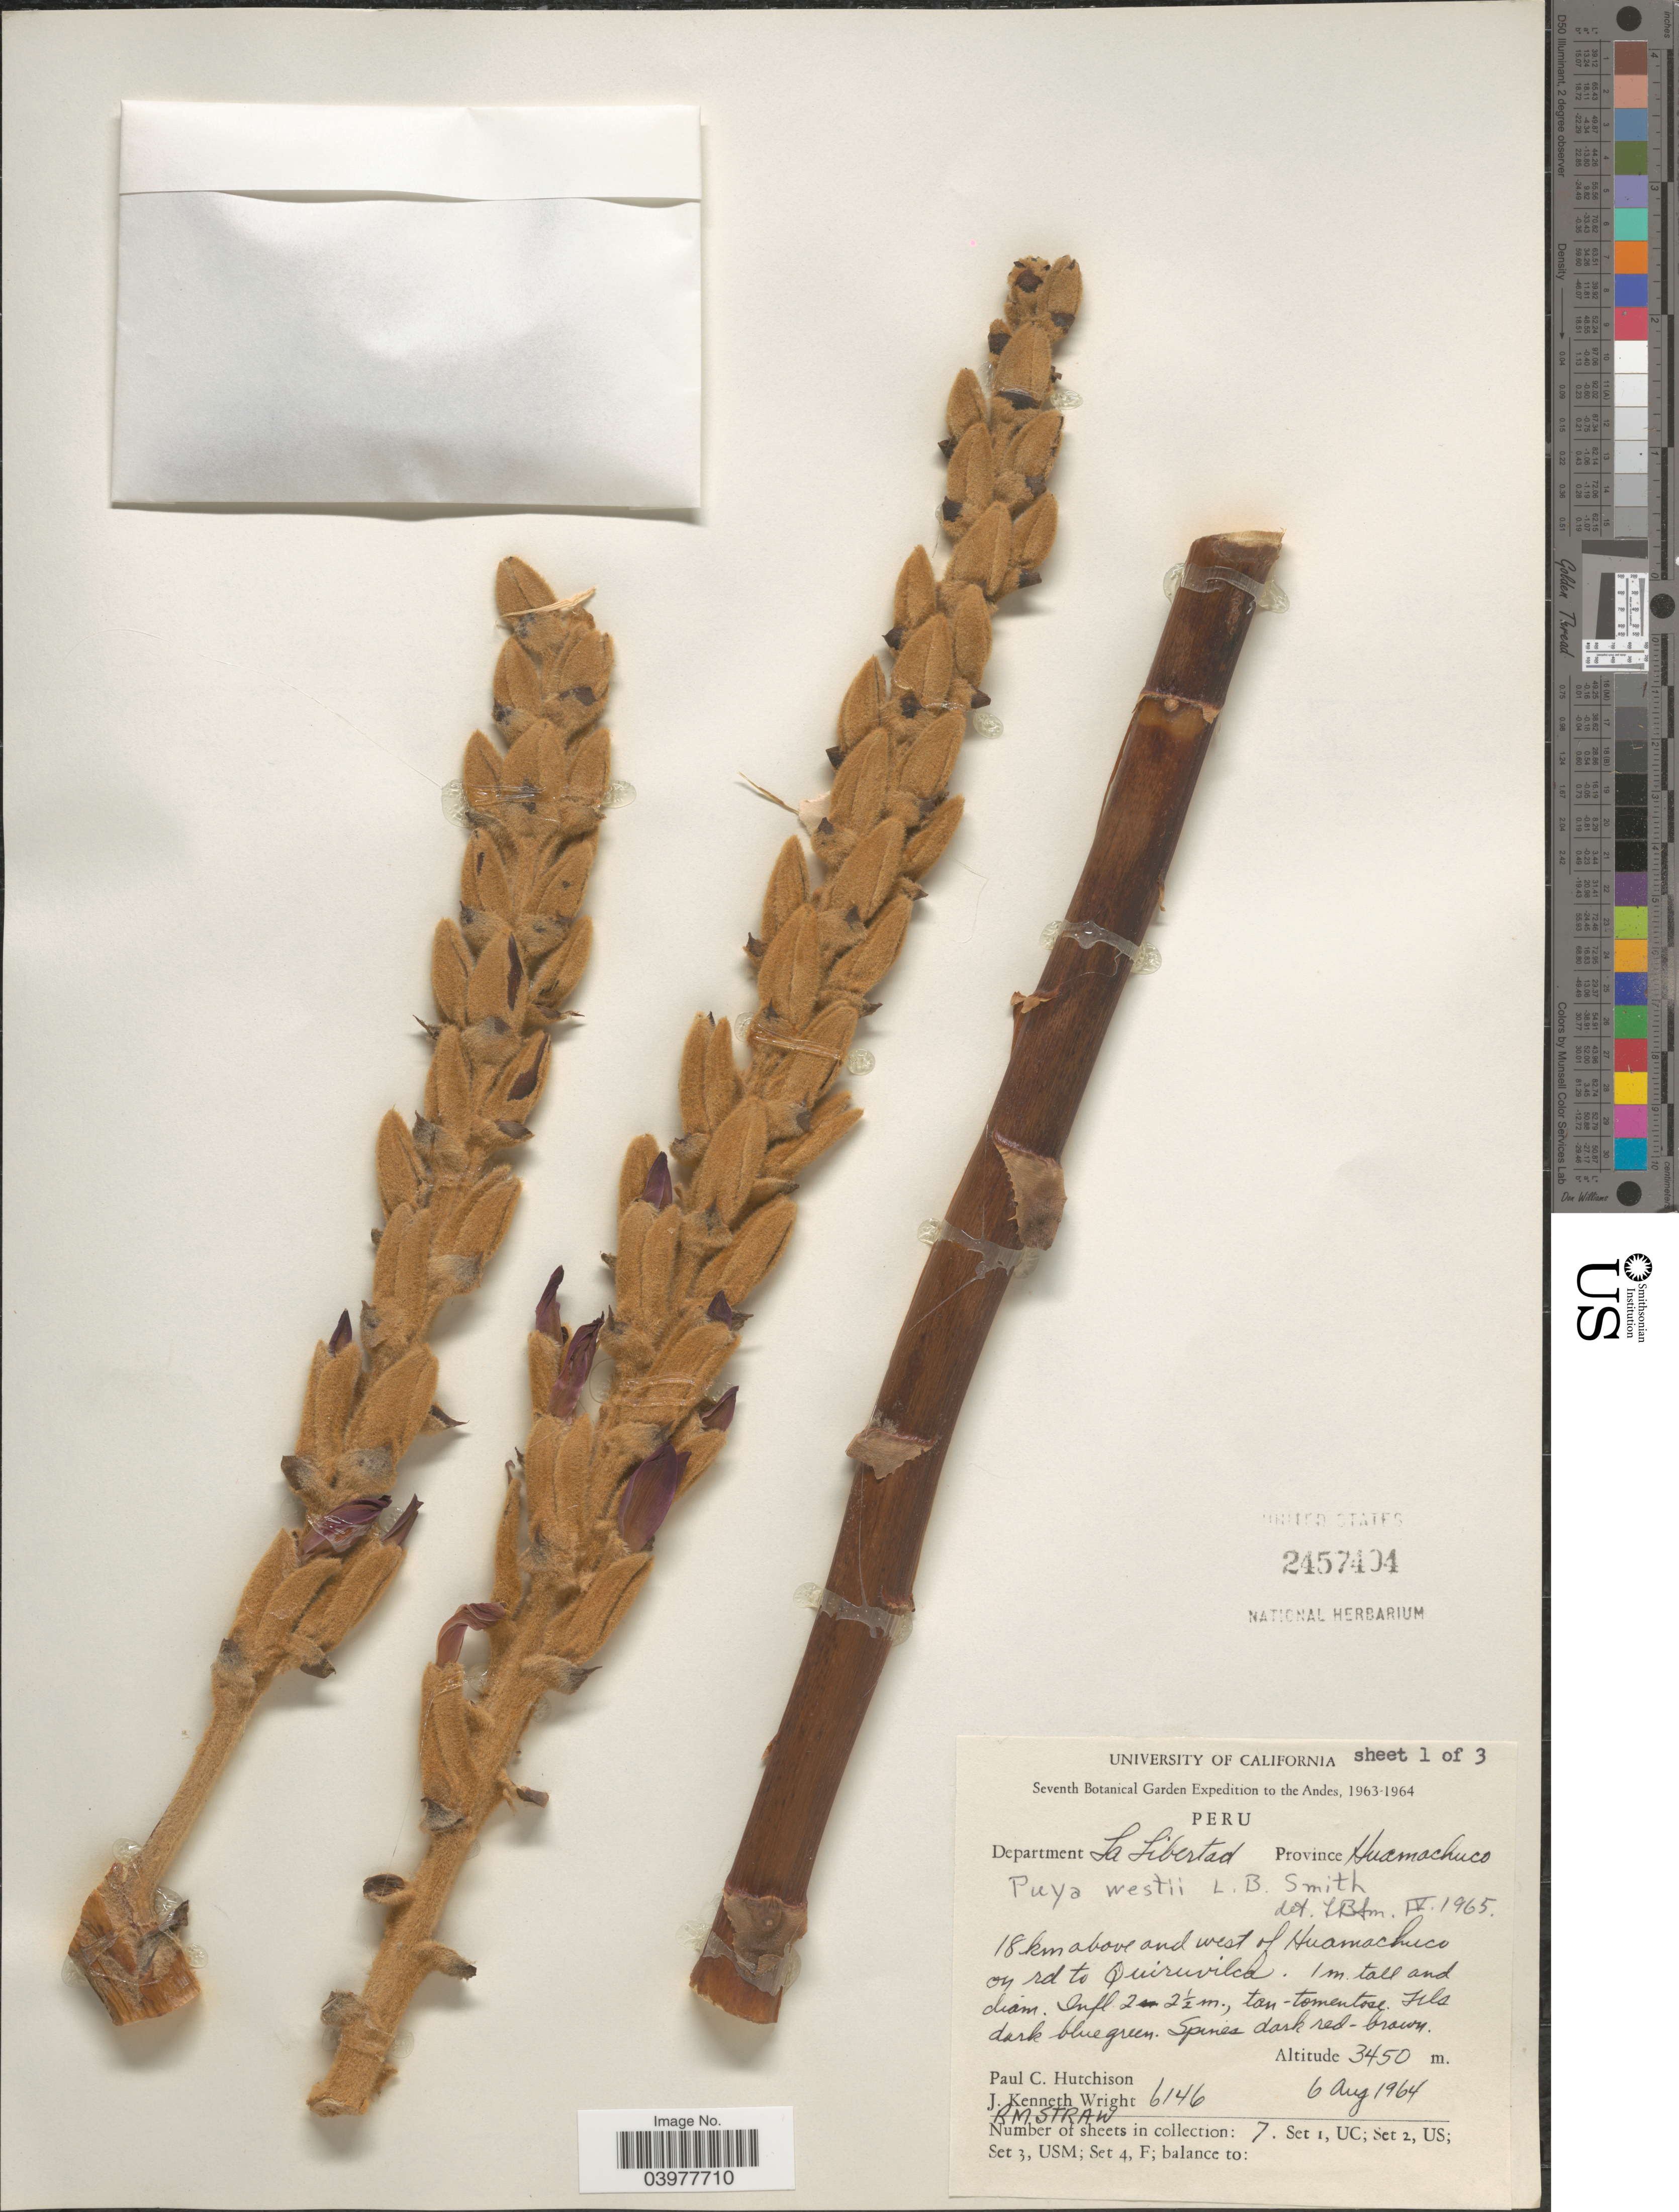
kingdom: Plantae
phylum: Tracheophyta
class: Liliopsida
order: Poales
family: Bromeliaceae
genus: Puya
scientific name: Puya westii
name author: L.B. Sm.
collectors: P. C. Hutchison, J. K. Wright & R. M. Straw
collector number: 6146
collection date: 1964-08-06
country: Peru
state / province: La Libertad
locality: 18 km. above and west of Huamachuco on rd. to Quiruvilca, Province Huamachuco, Department La Libertad, The Andes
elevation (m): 3450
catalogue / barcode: US 2457404